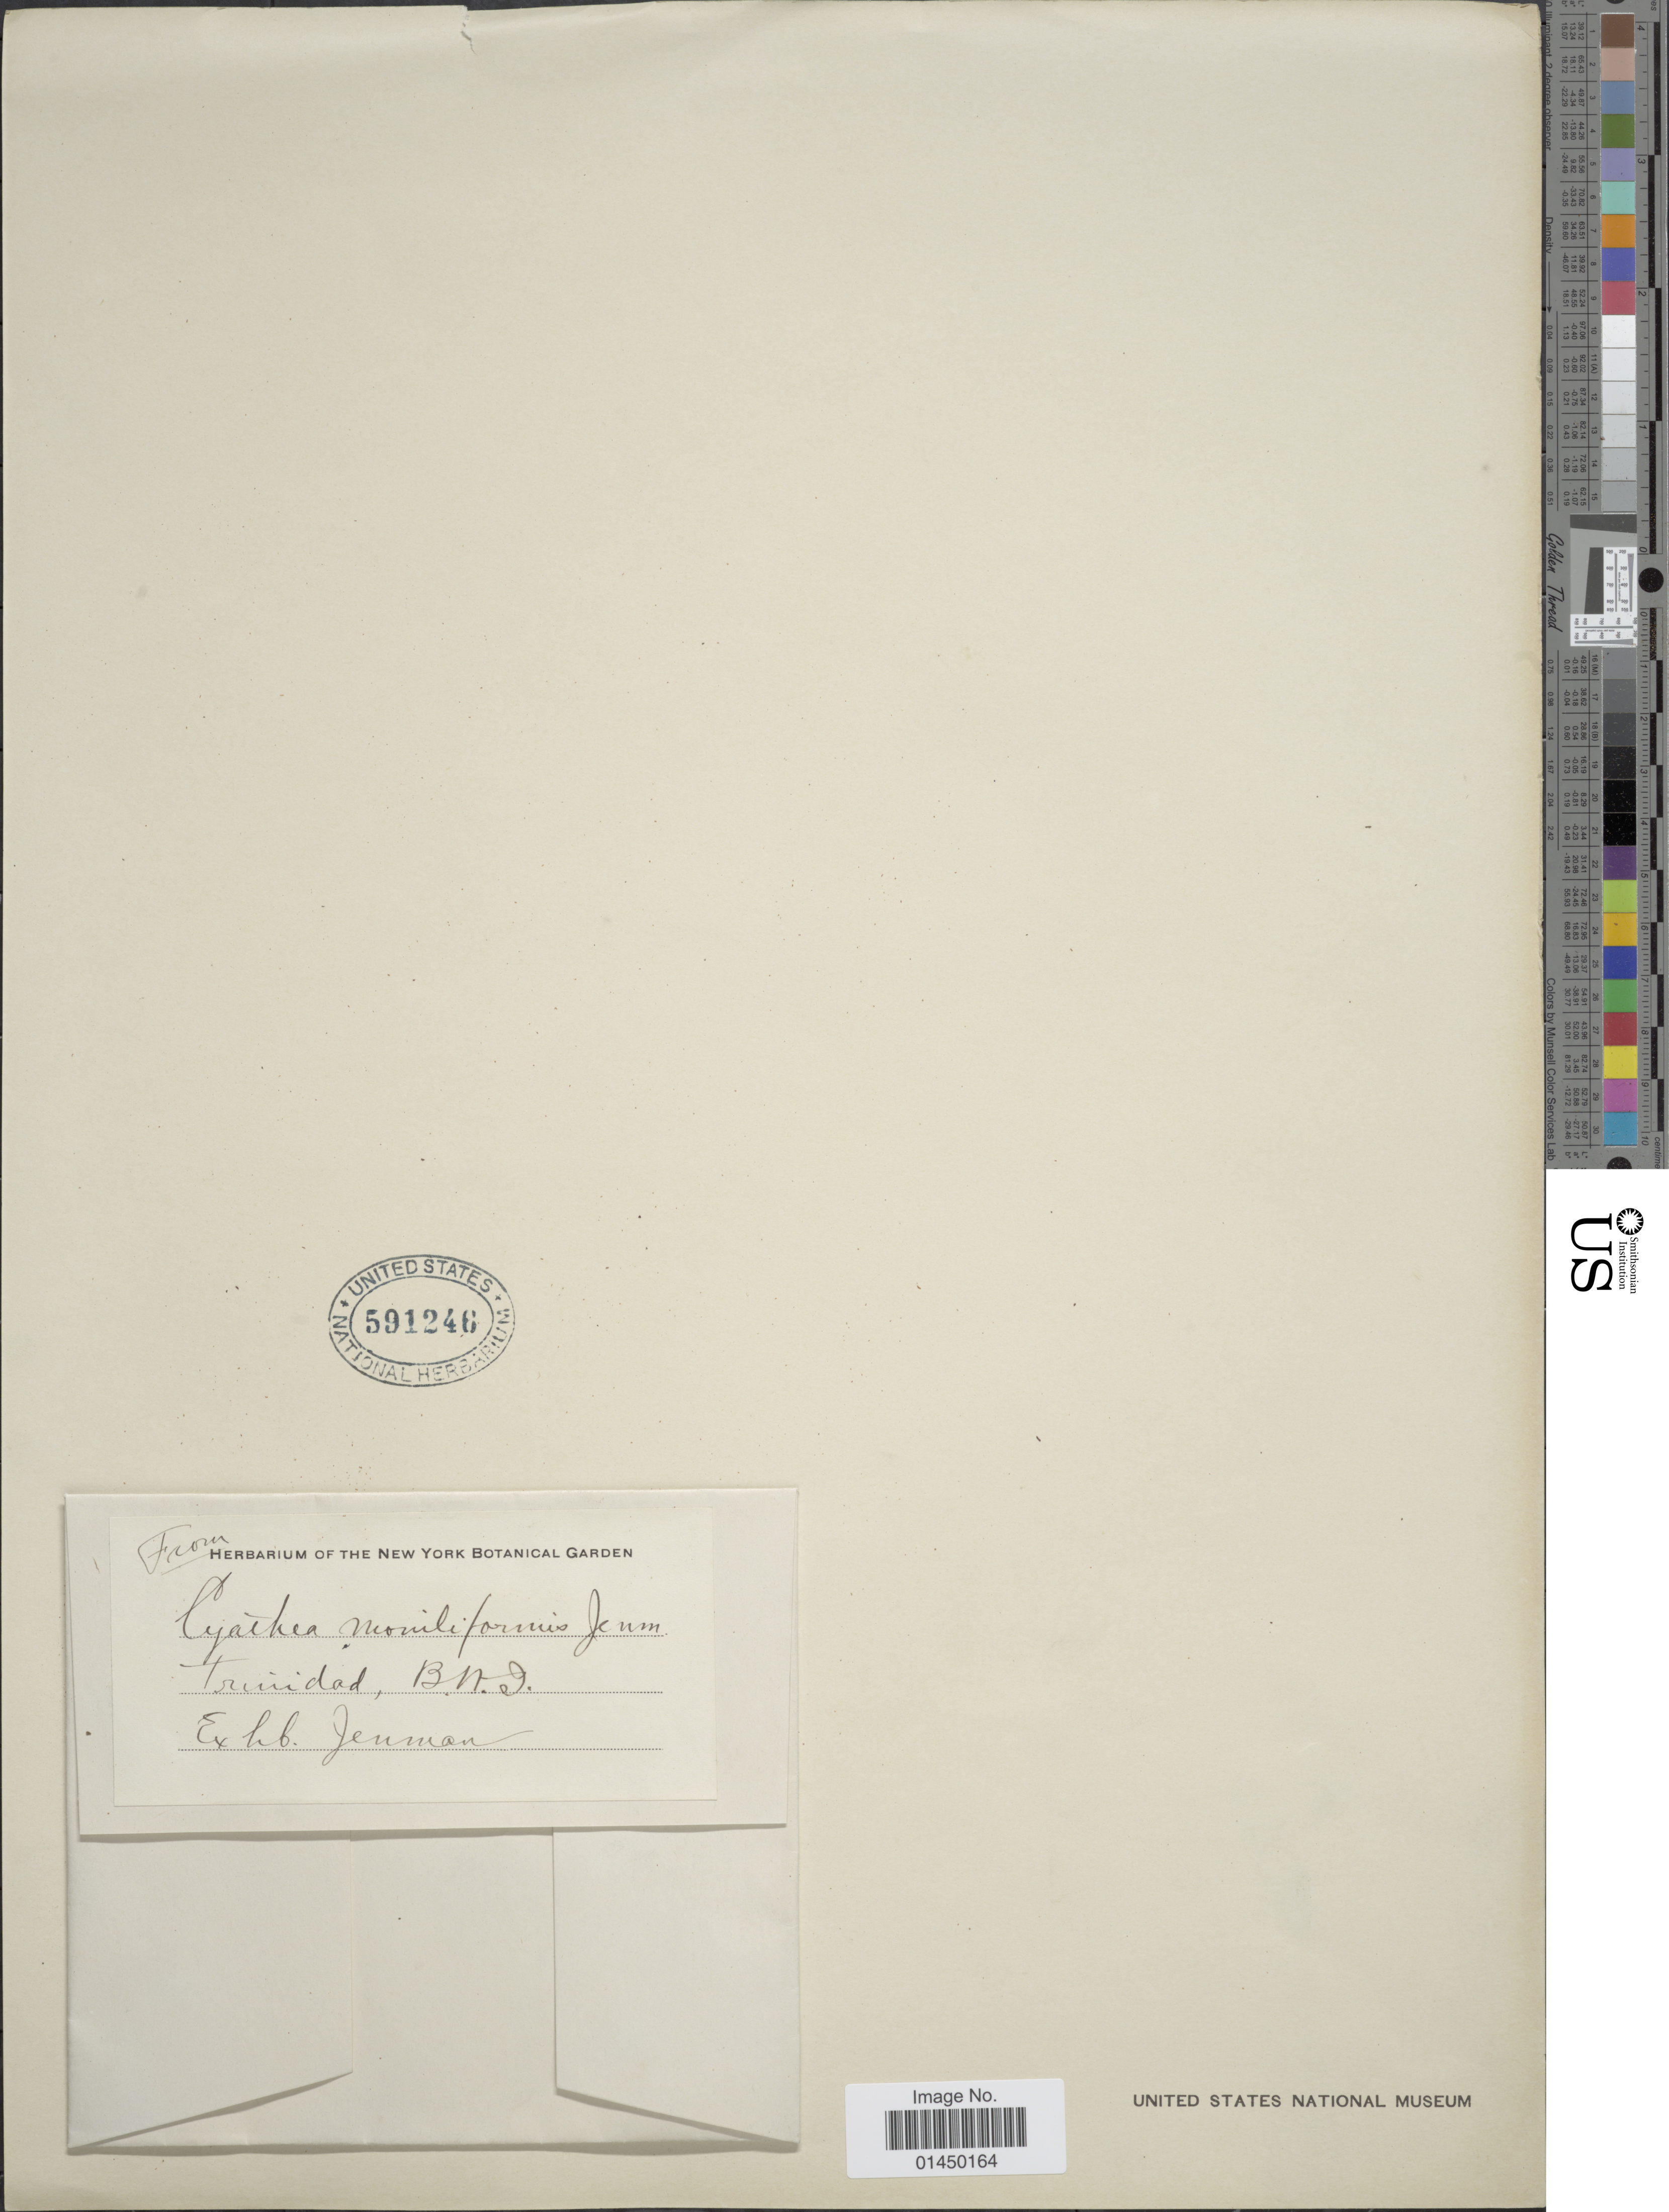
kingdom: Plantae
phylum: Tracheophyta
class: Polypodiopsida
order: Cyatheales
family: Cyatheaceae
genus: Cyathea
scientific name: Cyathea furfuracea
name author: Christ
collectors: ex herb. Jenman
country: Trinidad and Tobago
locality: Trinidad, B.W.I.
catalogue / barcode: US 591246